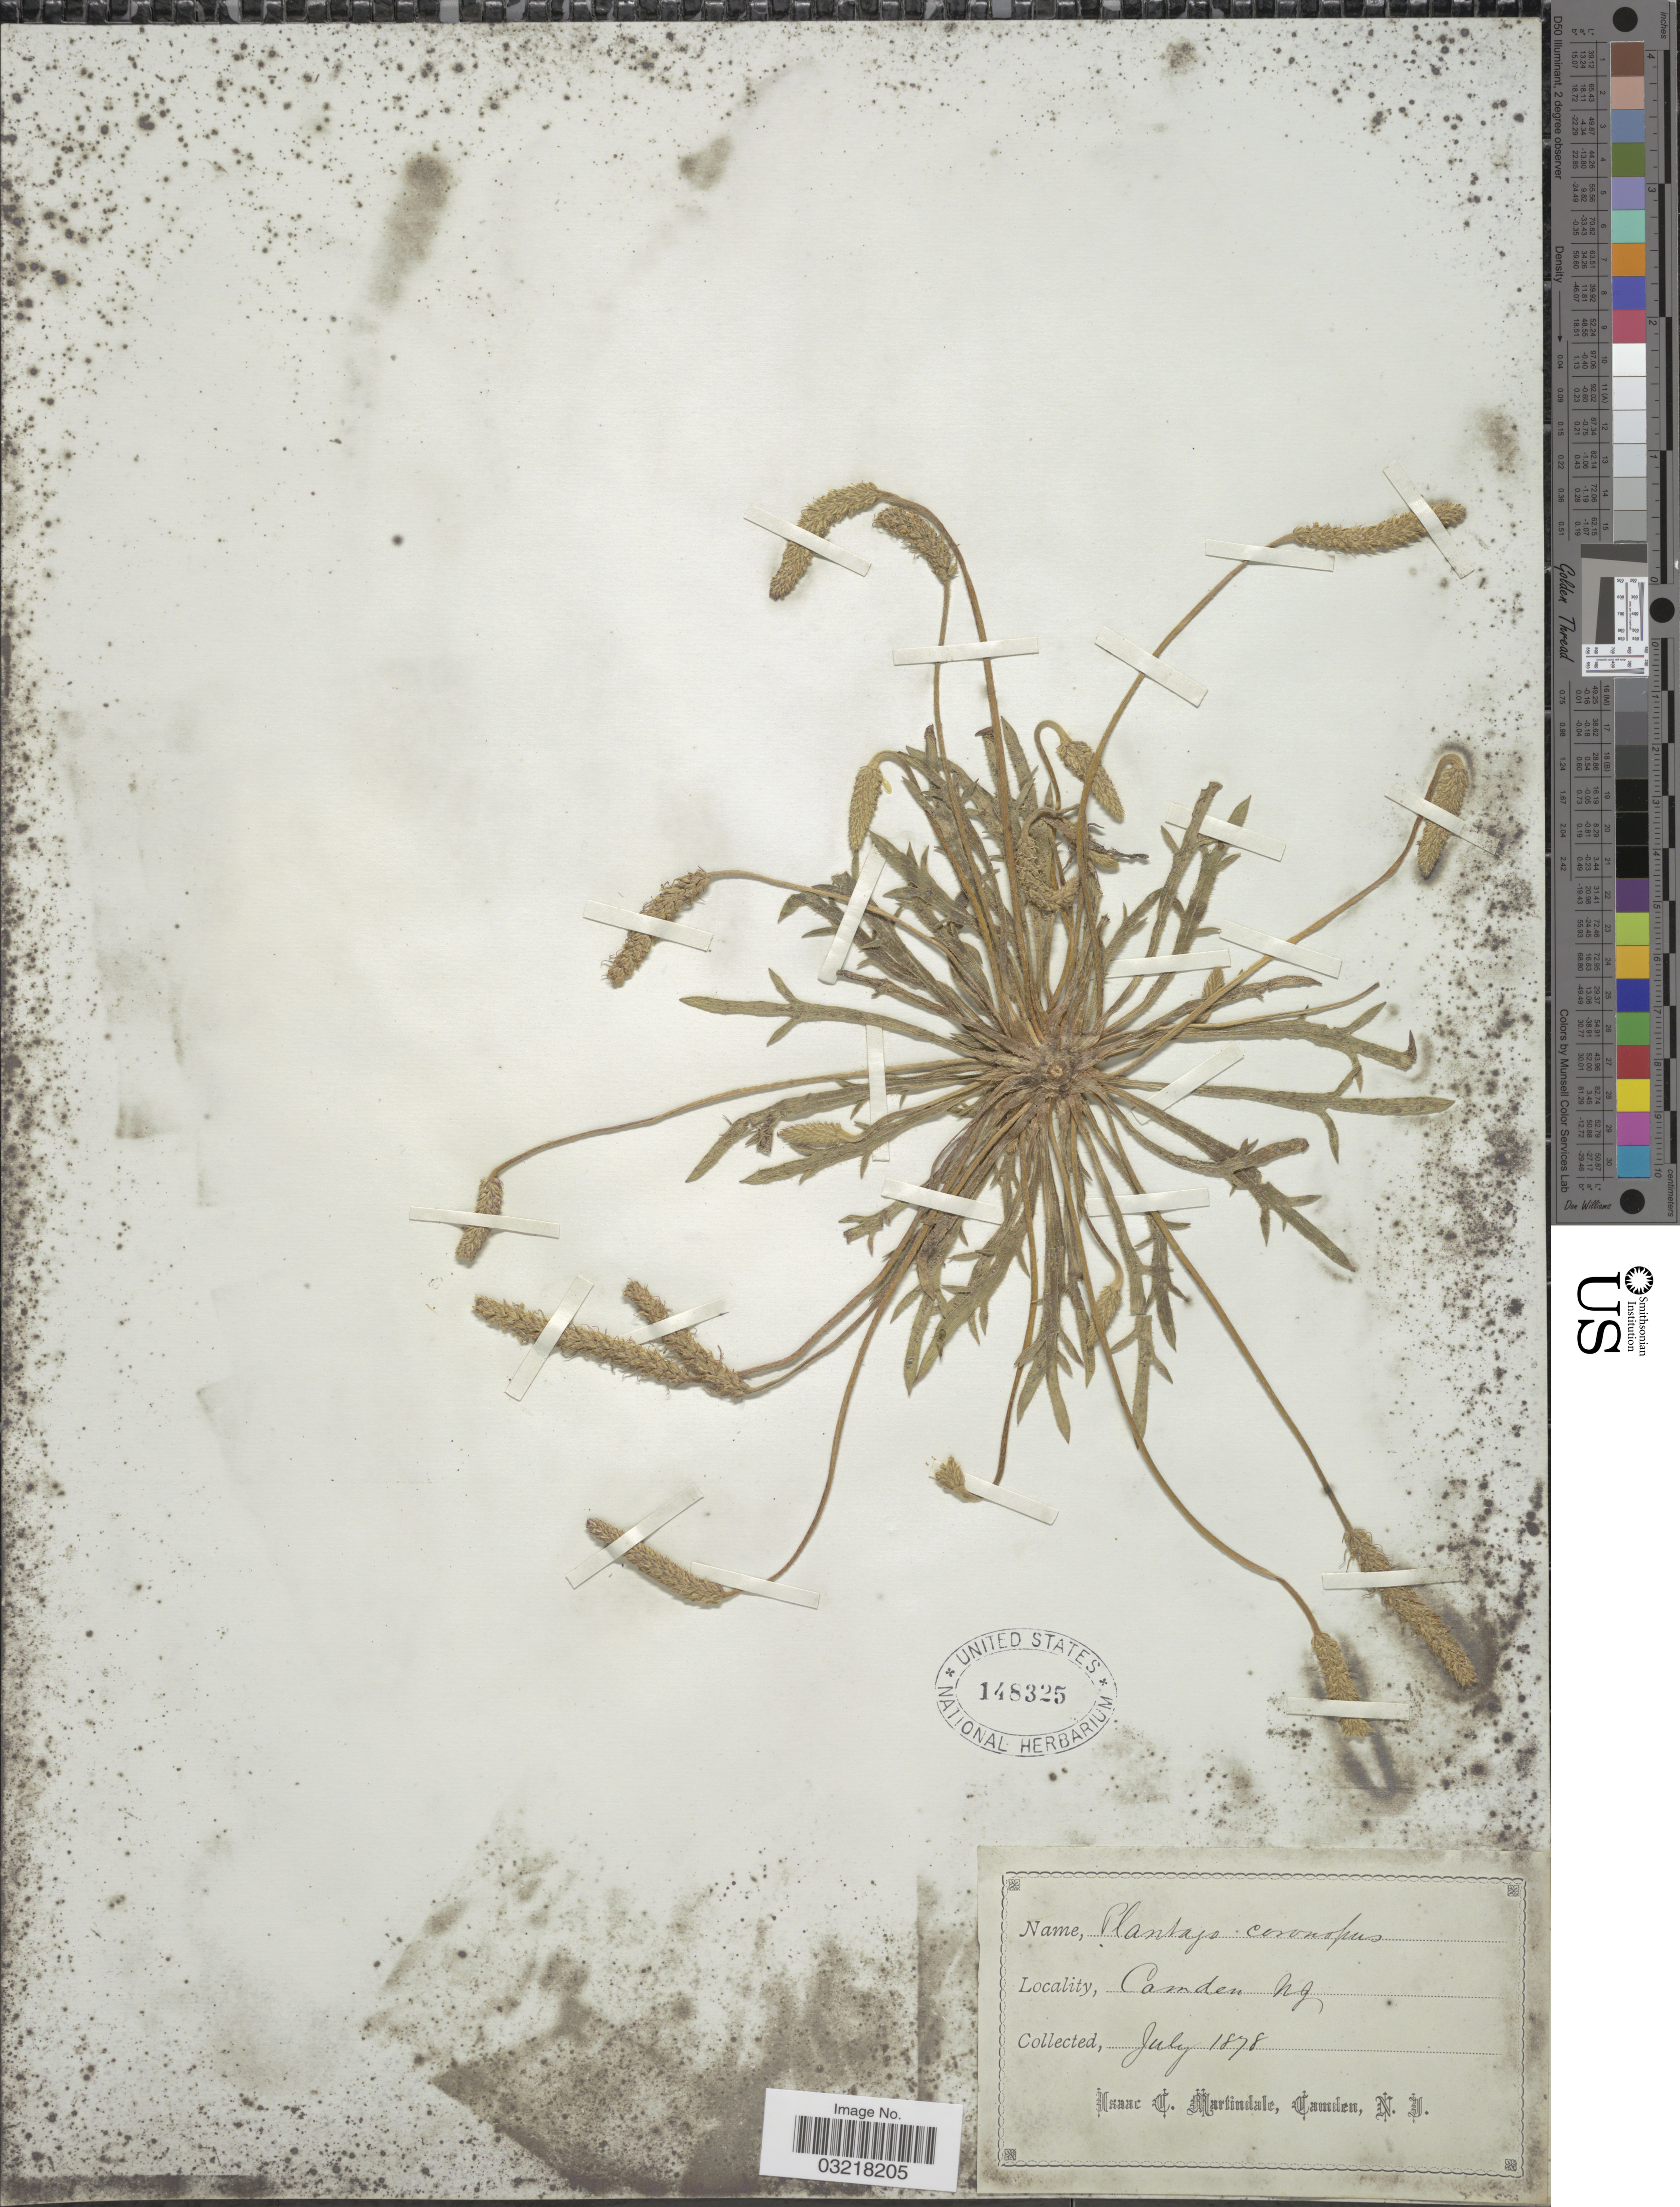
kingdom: Plantae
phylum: Tracheophyta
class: Magnoliopsida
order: Lamiales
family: Plantaginaceae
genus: Plantago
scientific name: Plantago coronopus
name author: L.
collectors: I. C. Martindale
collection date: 1878-07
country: United States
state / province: New Jersey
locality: Camden.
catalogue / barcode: US 148325